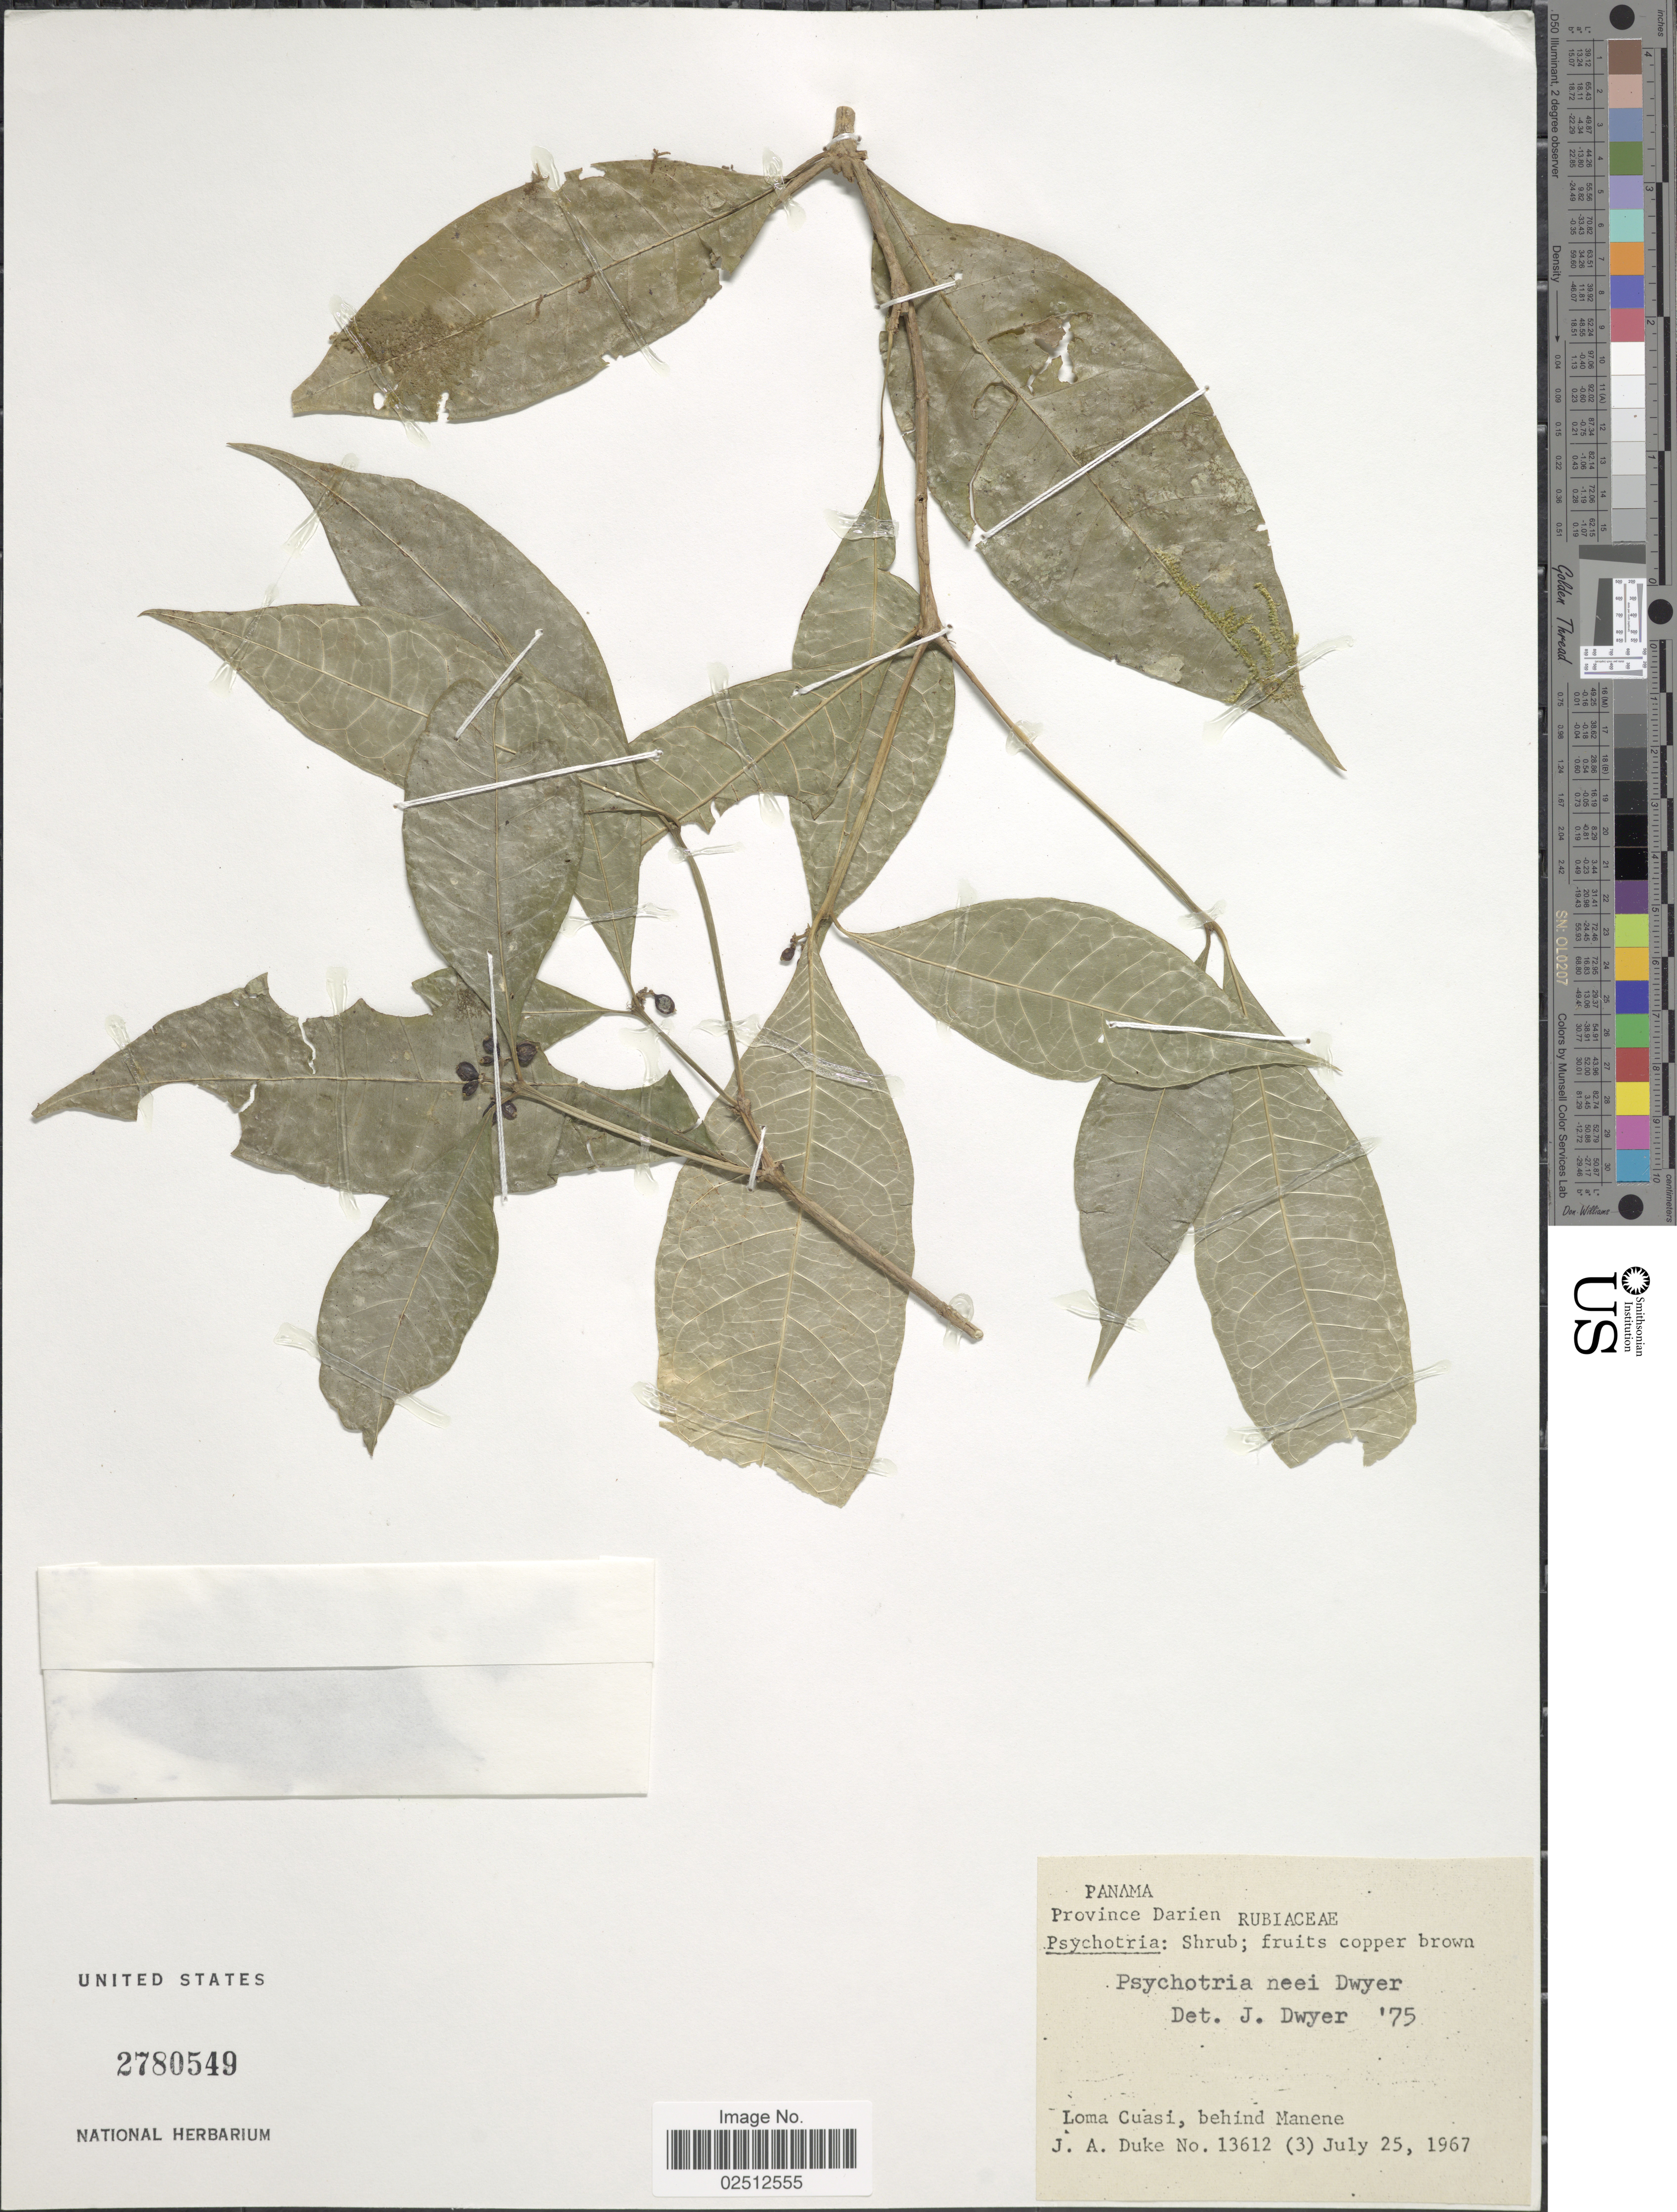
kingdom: Plantae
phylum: Tracheophyta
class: Magnoliopsida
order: Gentianales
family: Rubiaceae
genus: Psychotria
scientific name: Psychotria neei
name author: Dwyer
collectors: J. A. Duke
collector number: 13612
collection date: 1967-07-25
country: Panama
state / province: Darién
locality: Province Darien, Loma Cuasi, behind Manene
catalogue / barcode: US 2780549